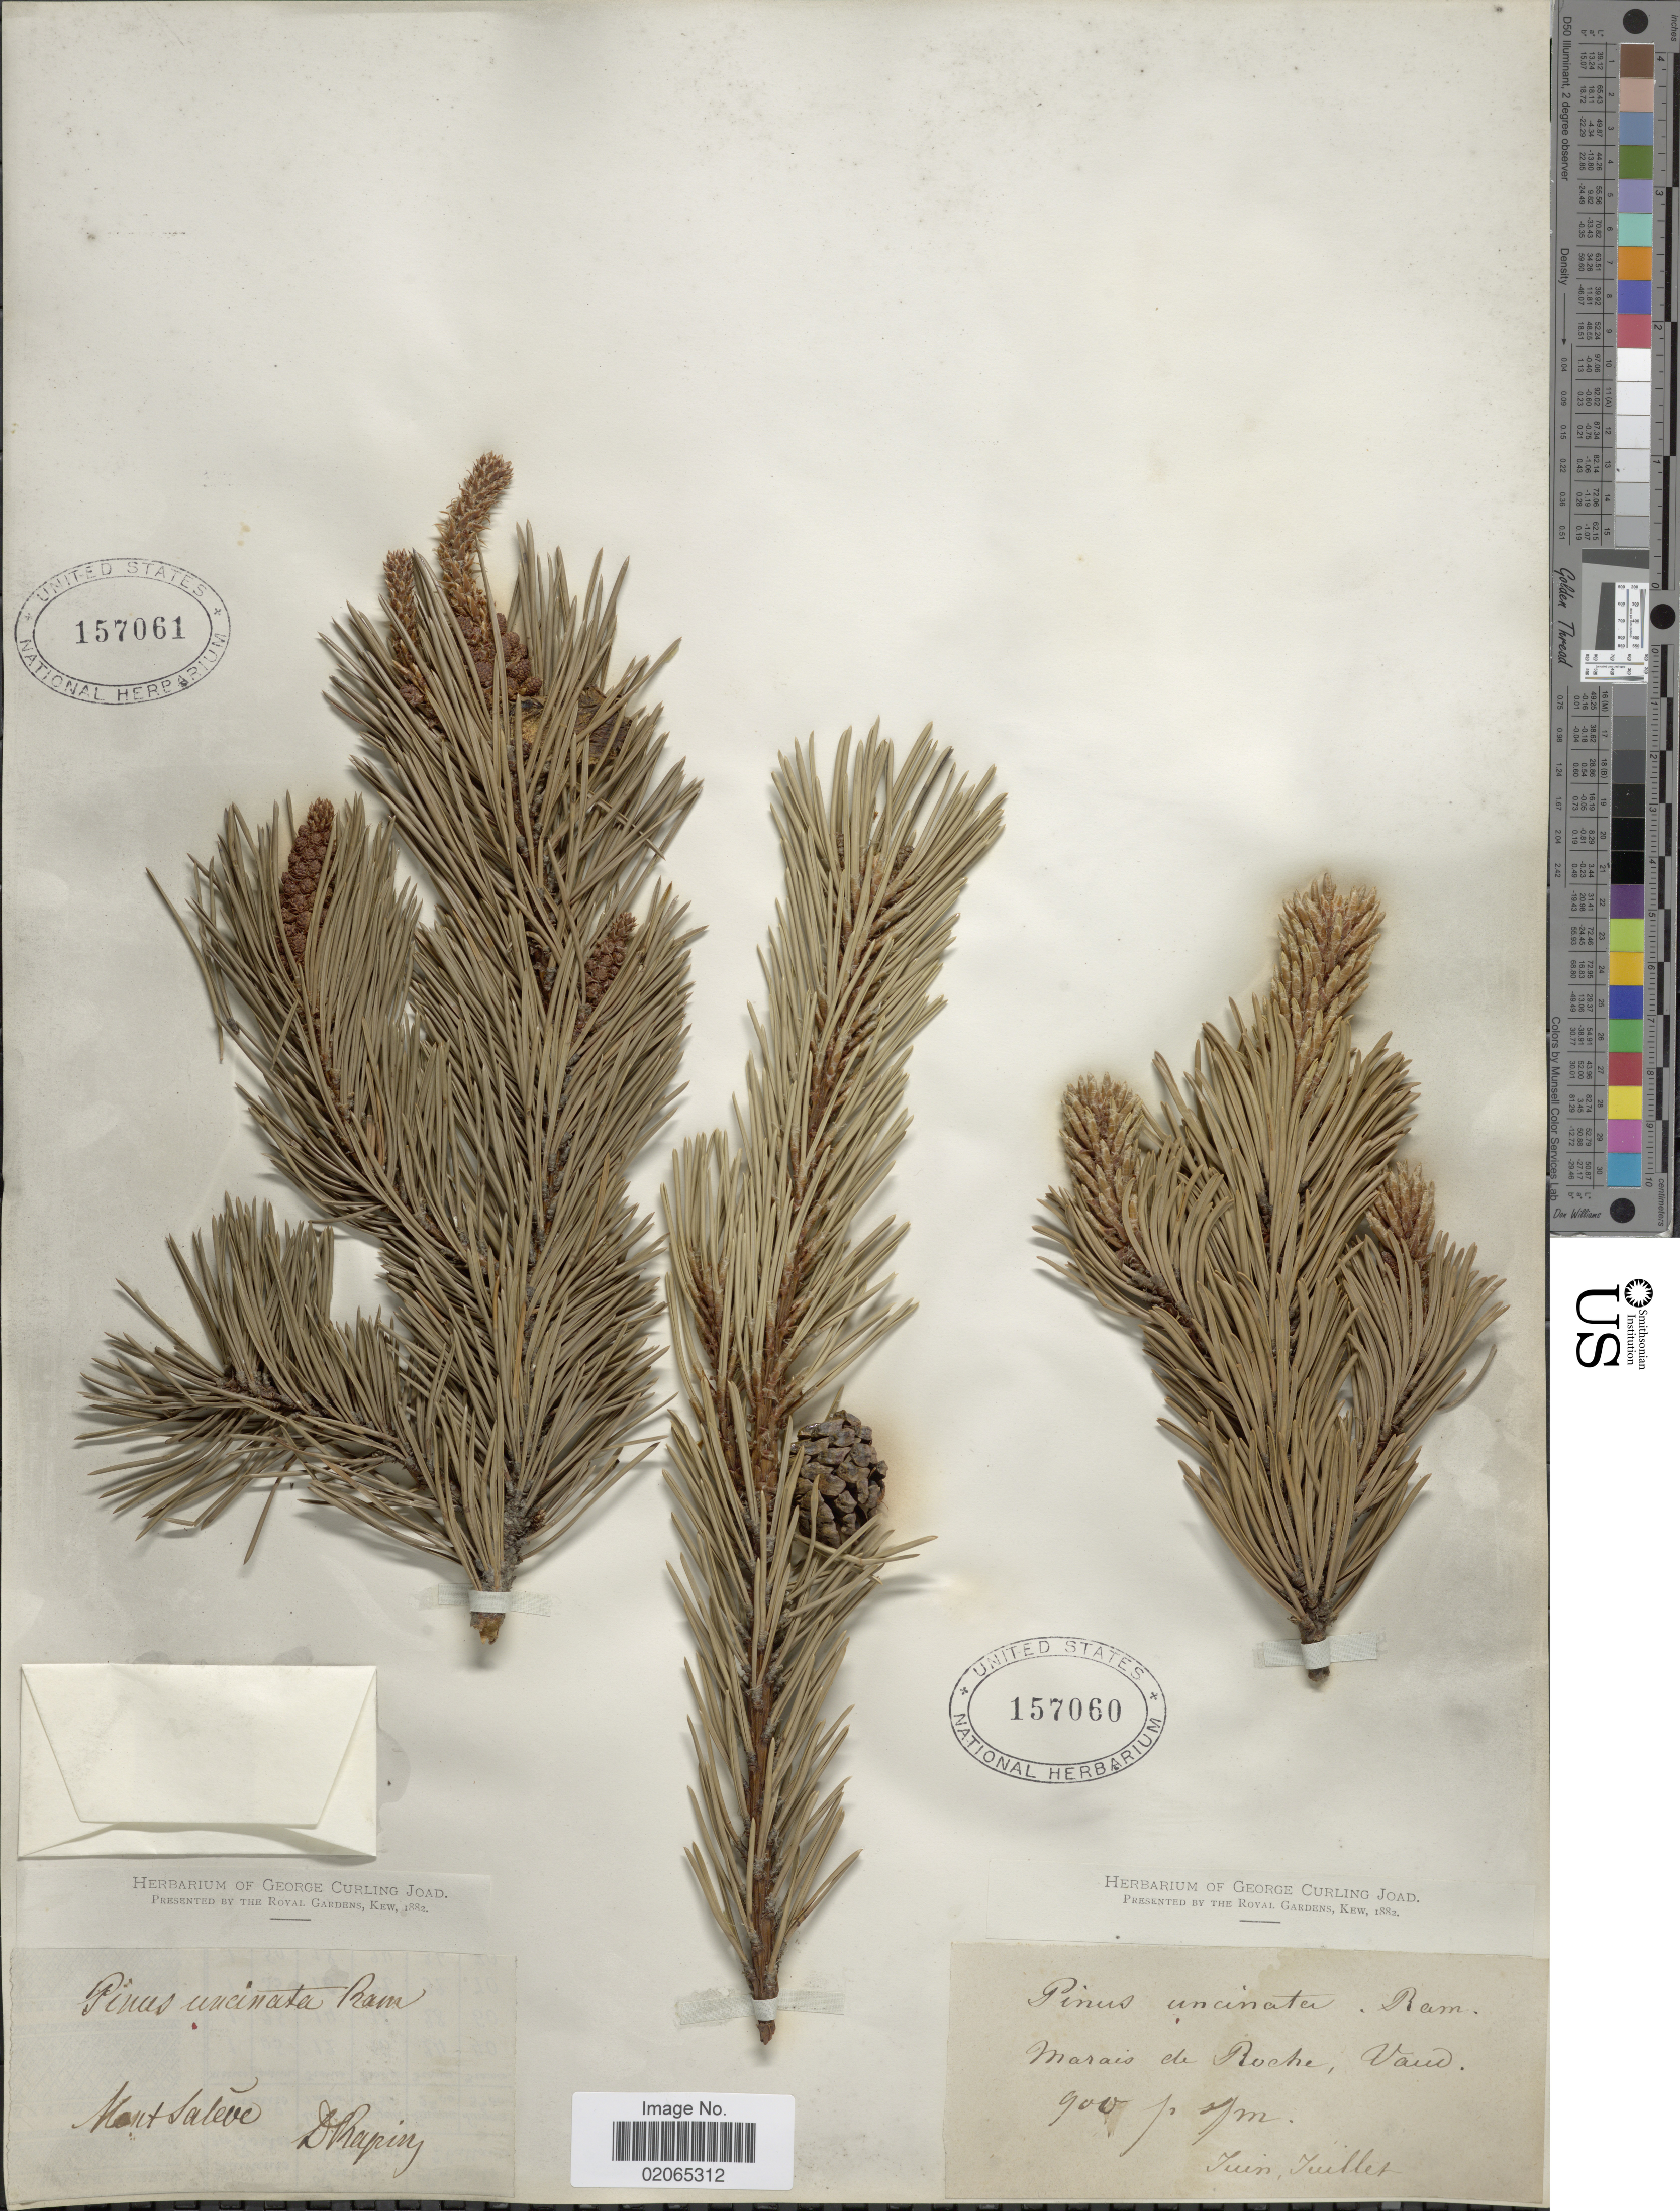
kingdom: Plantae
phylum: Tracheophyta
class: Pinopsida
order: Pinales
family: Pinaceae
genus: Pinus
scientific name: Pinus mugo var. uncinata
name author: (Ramond ex DC.) Fiori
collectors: D. Rapin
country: France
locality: Mont Saleve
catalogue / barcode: US 157061-2